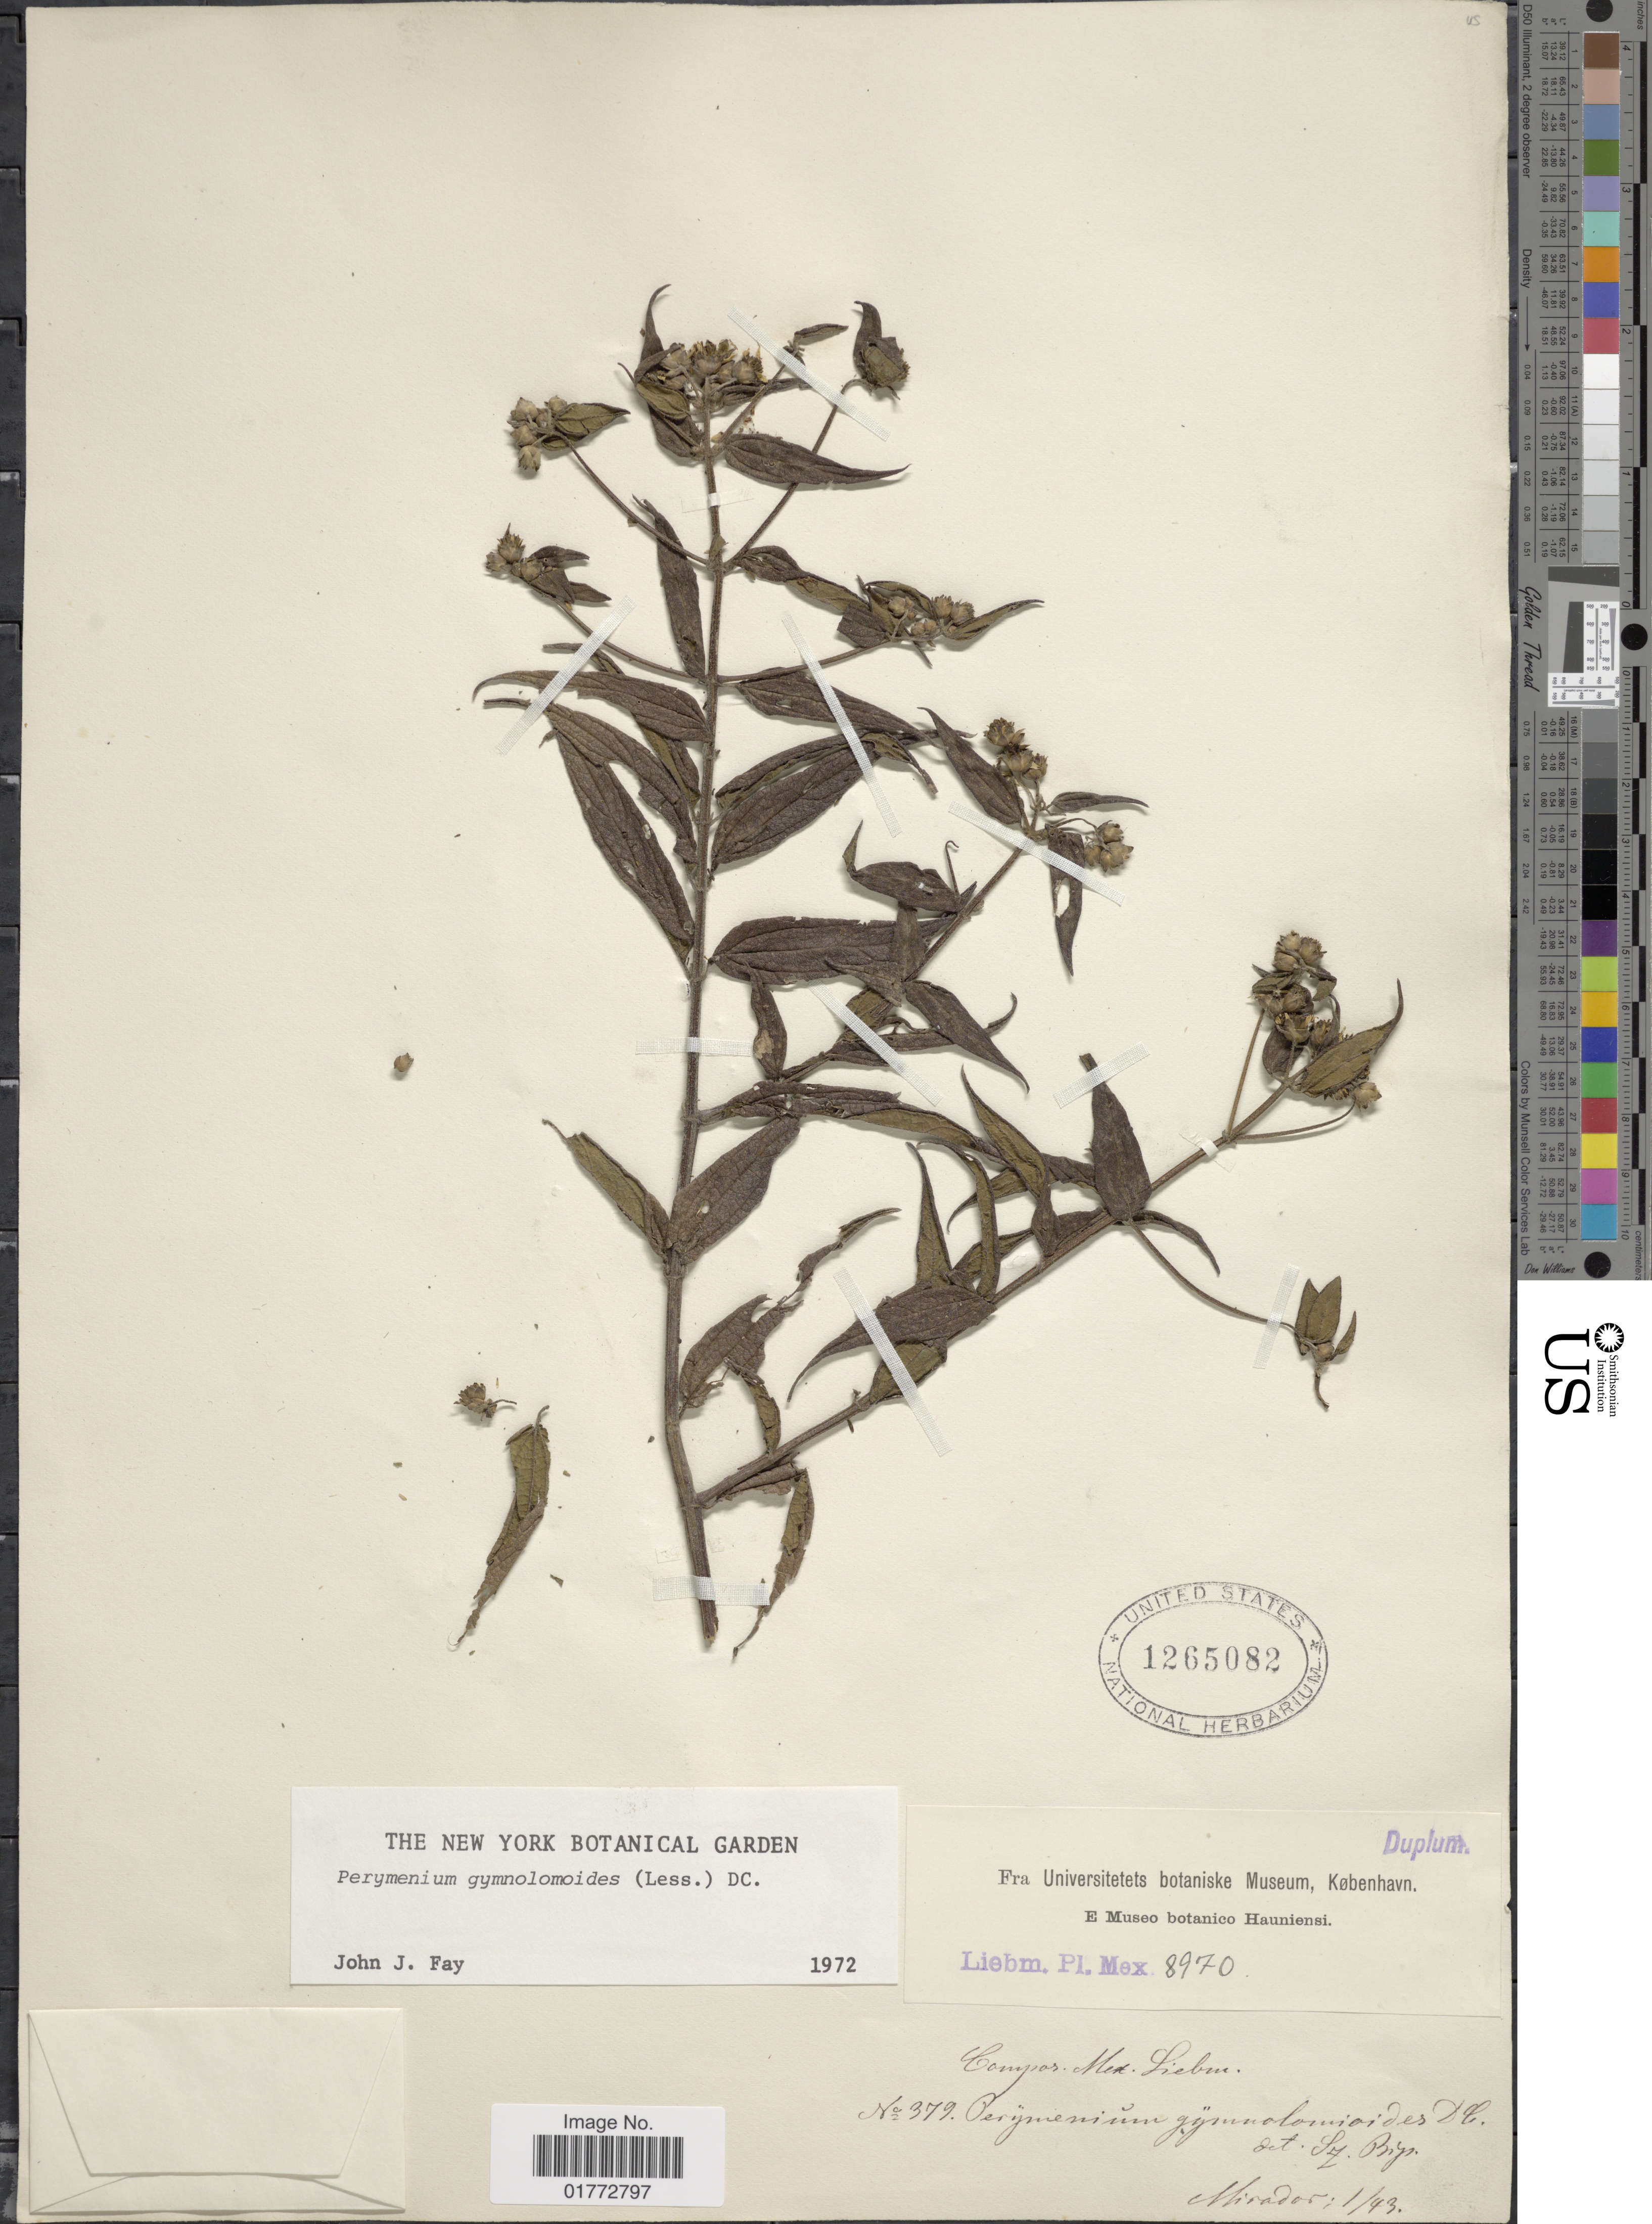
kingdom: Plantae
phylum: Tracheophyta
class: Magnoliopsida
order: Asterales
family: Asteraceae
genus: Perymenium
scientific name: Perymenium gymnolomoides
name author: (Less.) DC.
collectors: Liebmann, --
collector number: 8970/379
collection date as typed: Transcribed d/m/y: /4/43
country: Mexico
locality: Mirador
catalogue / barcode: US 1265082